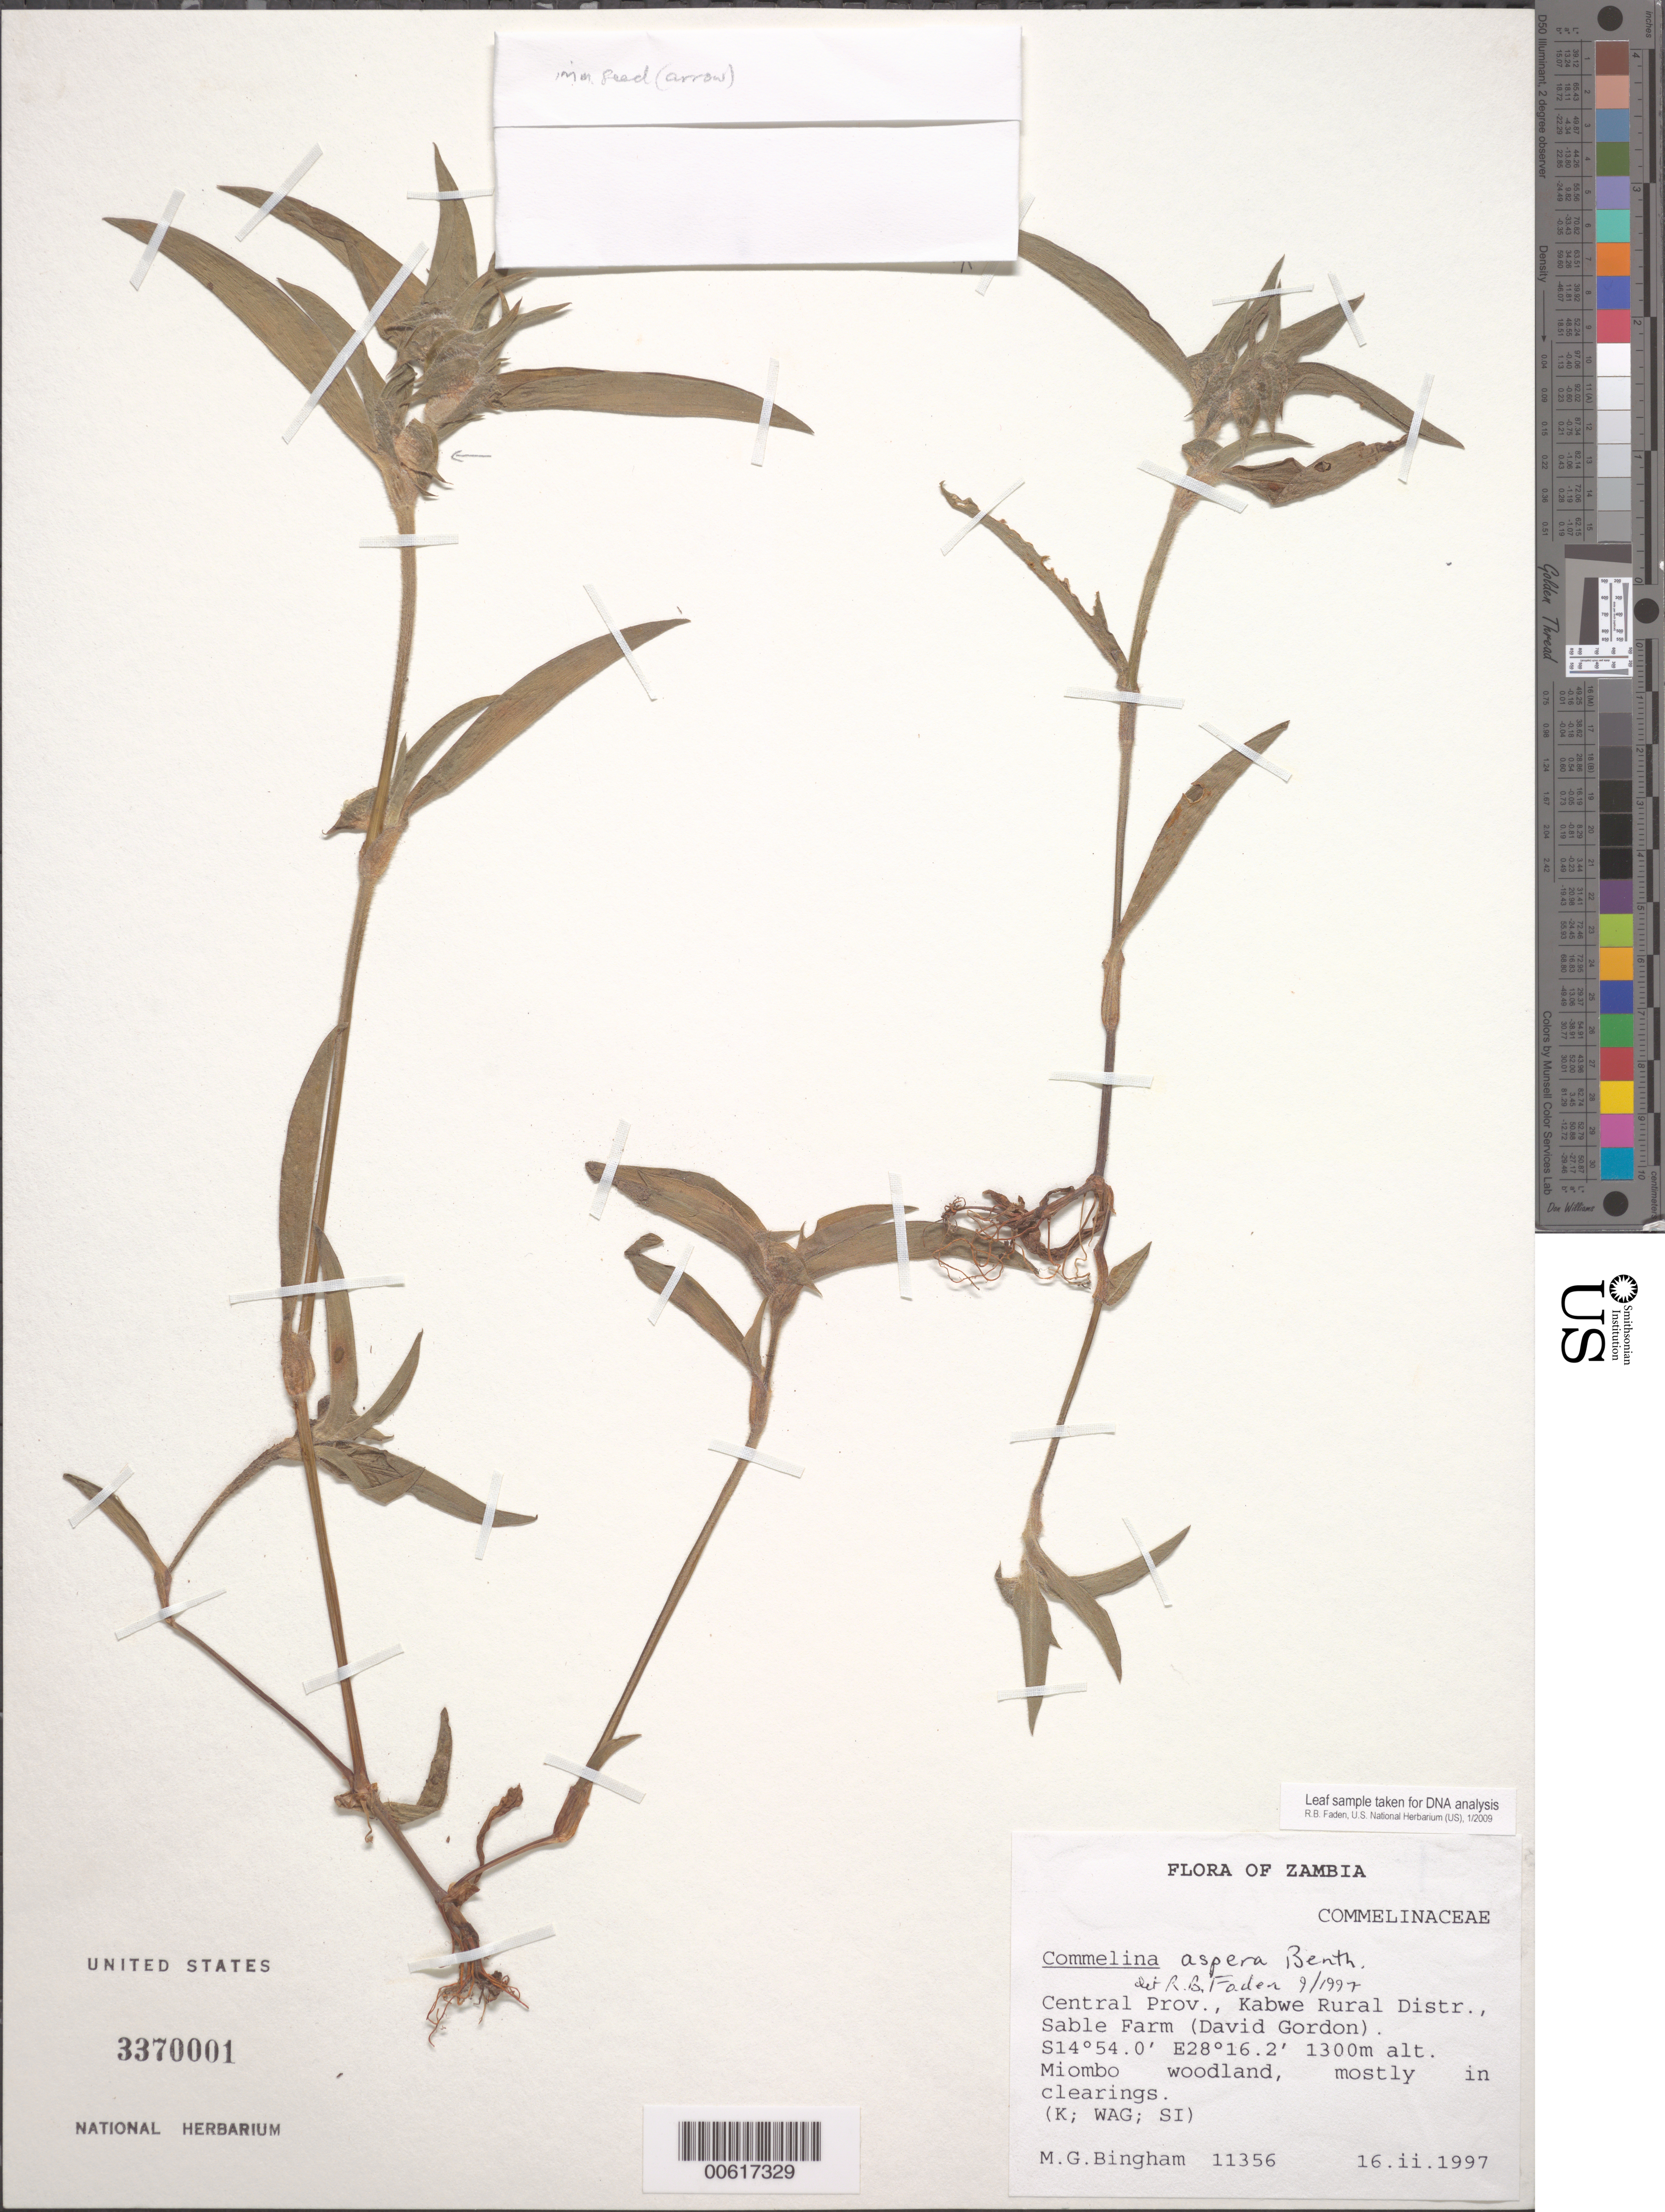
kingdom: Plantae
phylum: Tracheophyta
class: Liliopsida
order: Commelinales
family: Commelinaceae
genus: Commelina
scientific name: Commelina aspera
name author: G. Don ex Benth.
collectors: M. Bingham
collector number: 11356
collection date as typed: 16 Feb 1997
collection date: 1997-02-16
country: Zambia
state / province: Central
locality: Kabwe rural dist., sable farm (david gordon)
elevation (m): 1300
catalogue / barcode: US 3370001